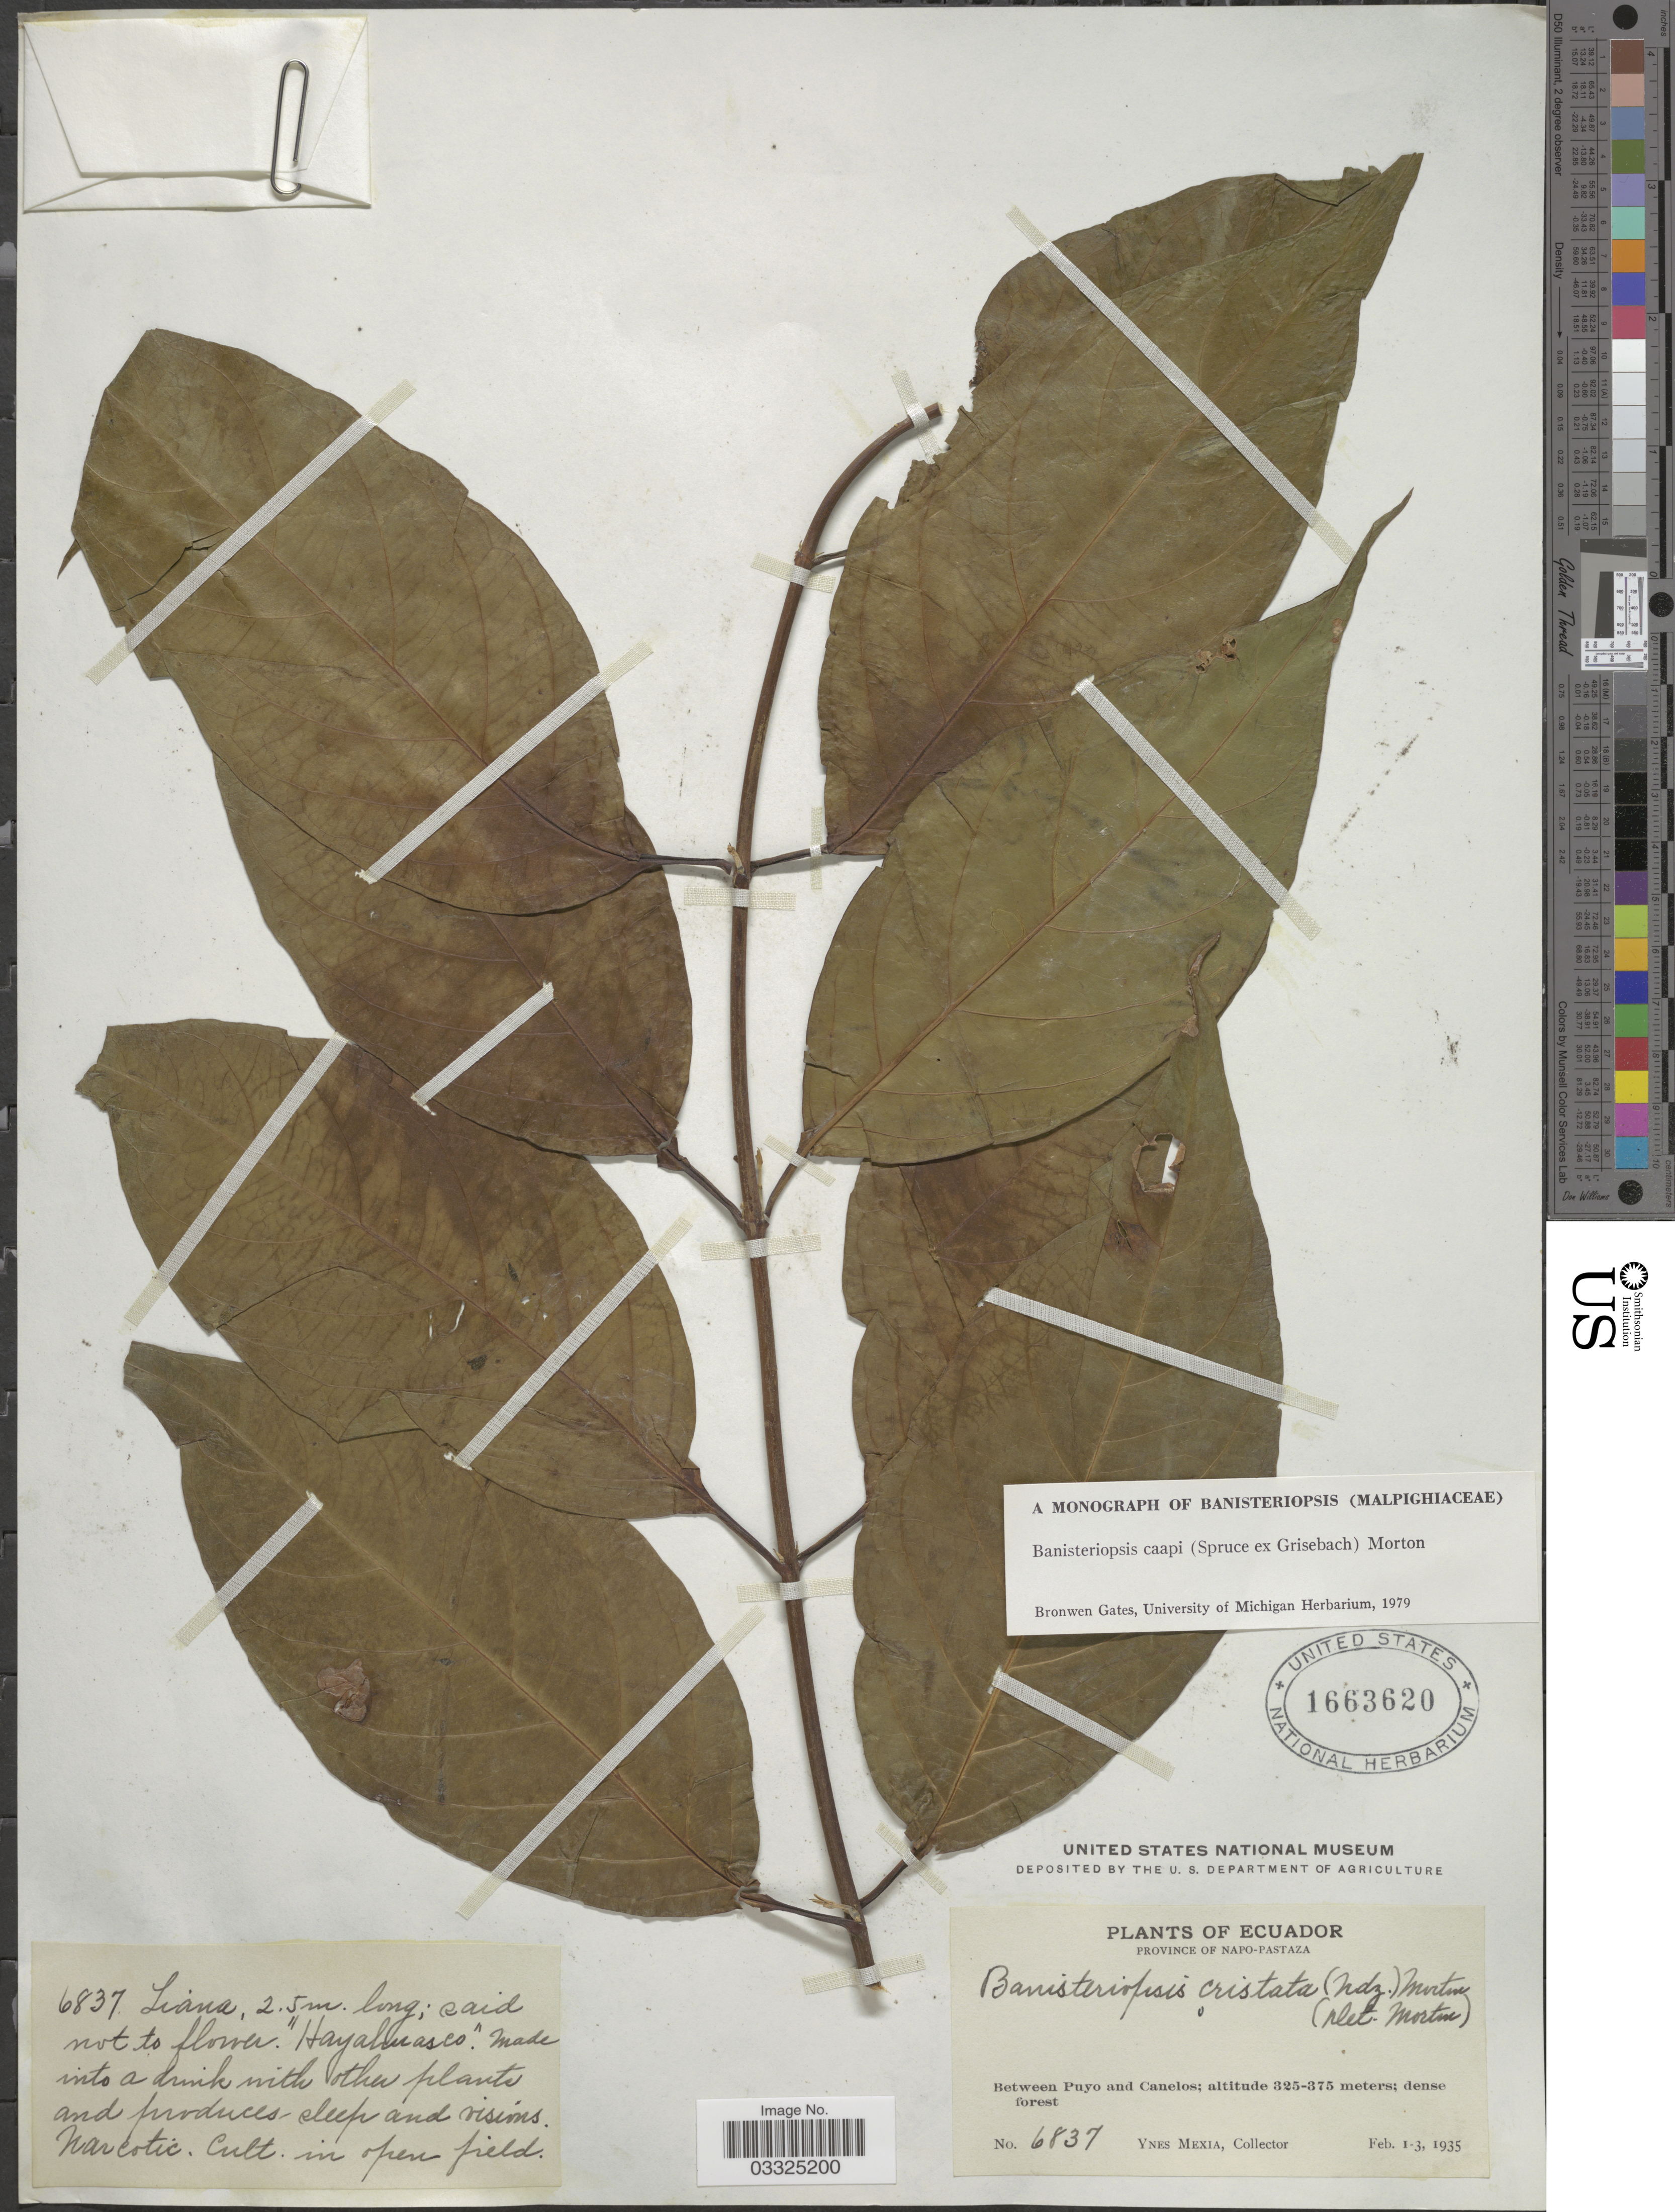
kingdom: Plantae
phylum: Tracheophyta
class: Magnoliopsida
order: Malpighiales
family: Malpighiaceae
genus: Banisteriopsis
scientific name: Banisteriopsis caapi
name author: (Spruce ex Griseb.) C.V. Morton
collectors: Y. Mexia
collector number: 6837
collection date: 1935-02-01/1935-02-03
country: Ecuador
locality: Province of Napo-Pastaza, Between Puyo and Canelos. Cult. in open field.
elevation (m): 325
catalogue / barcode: US 1663620